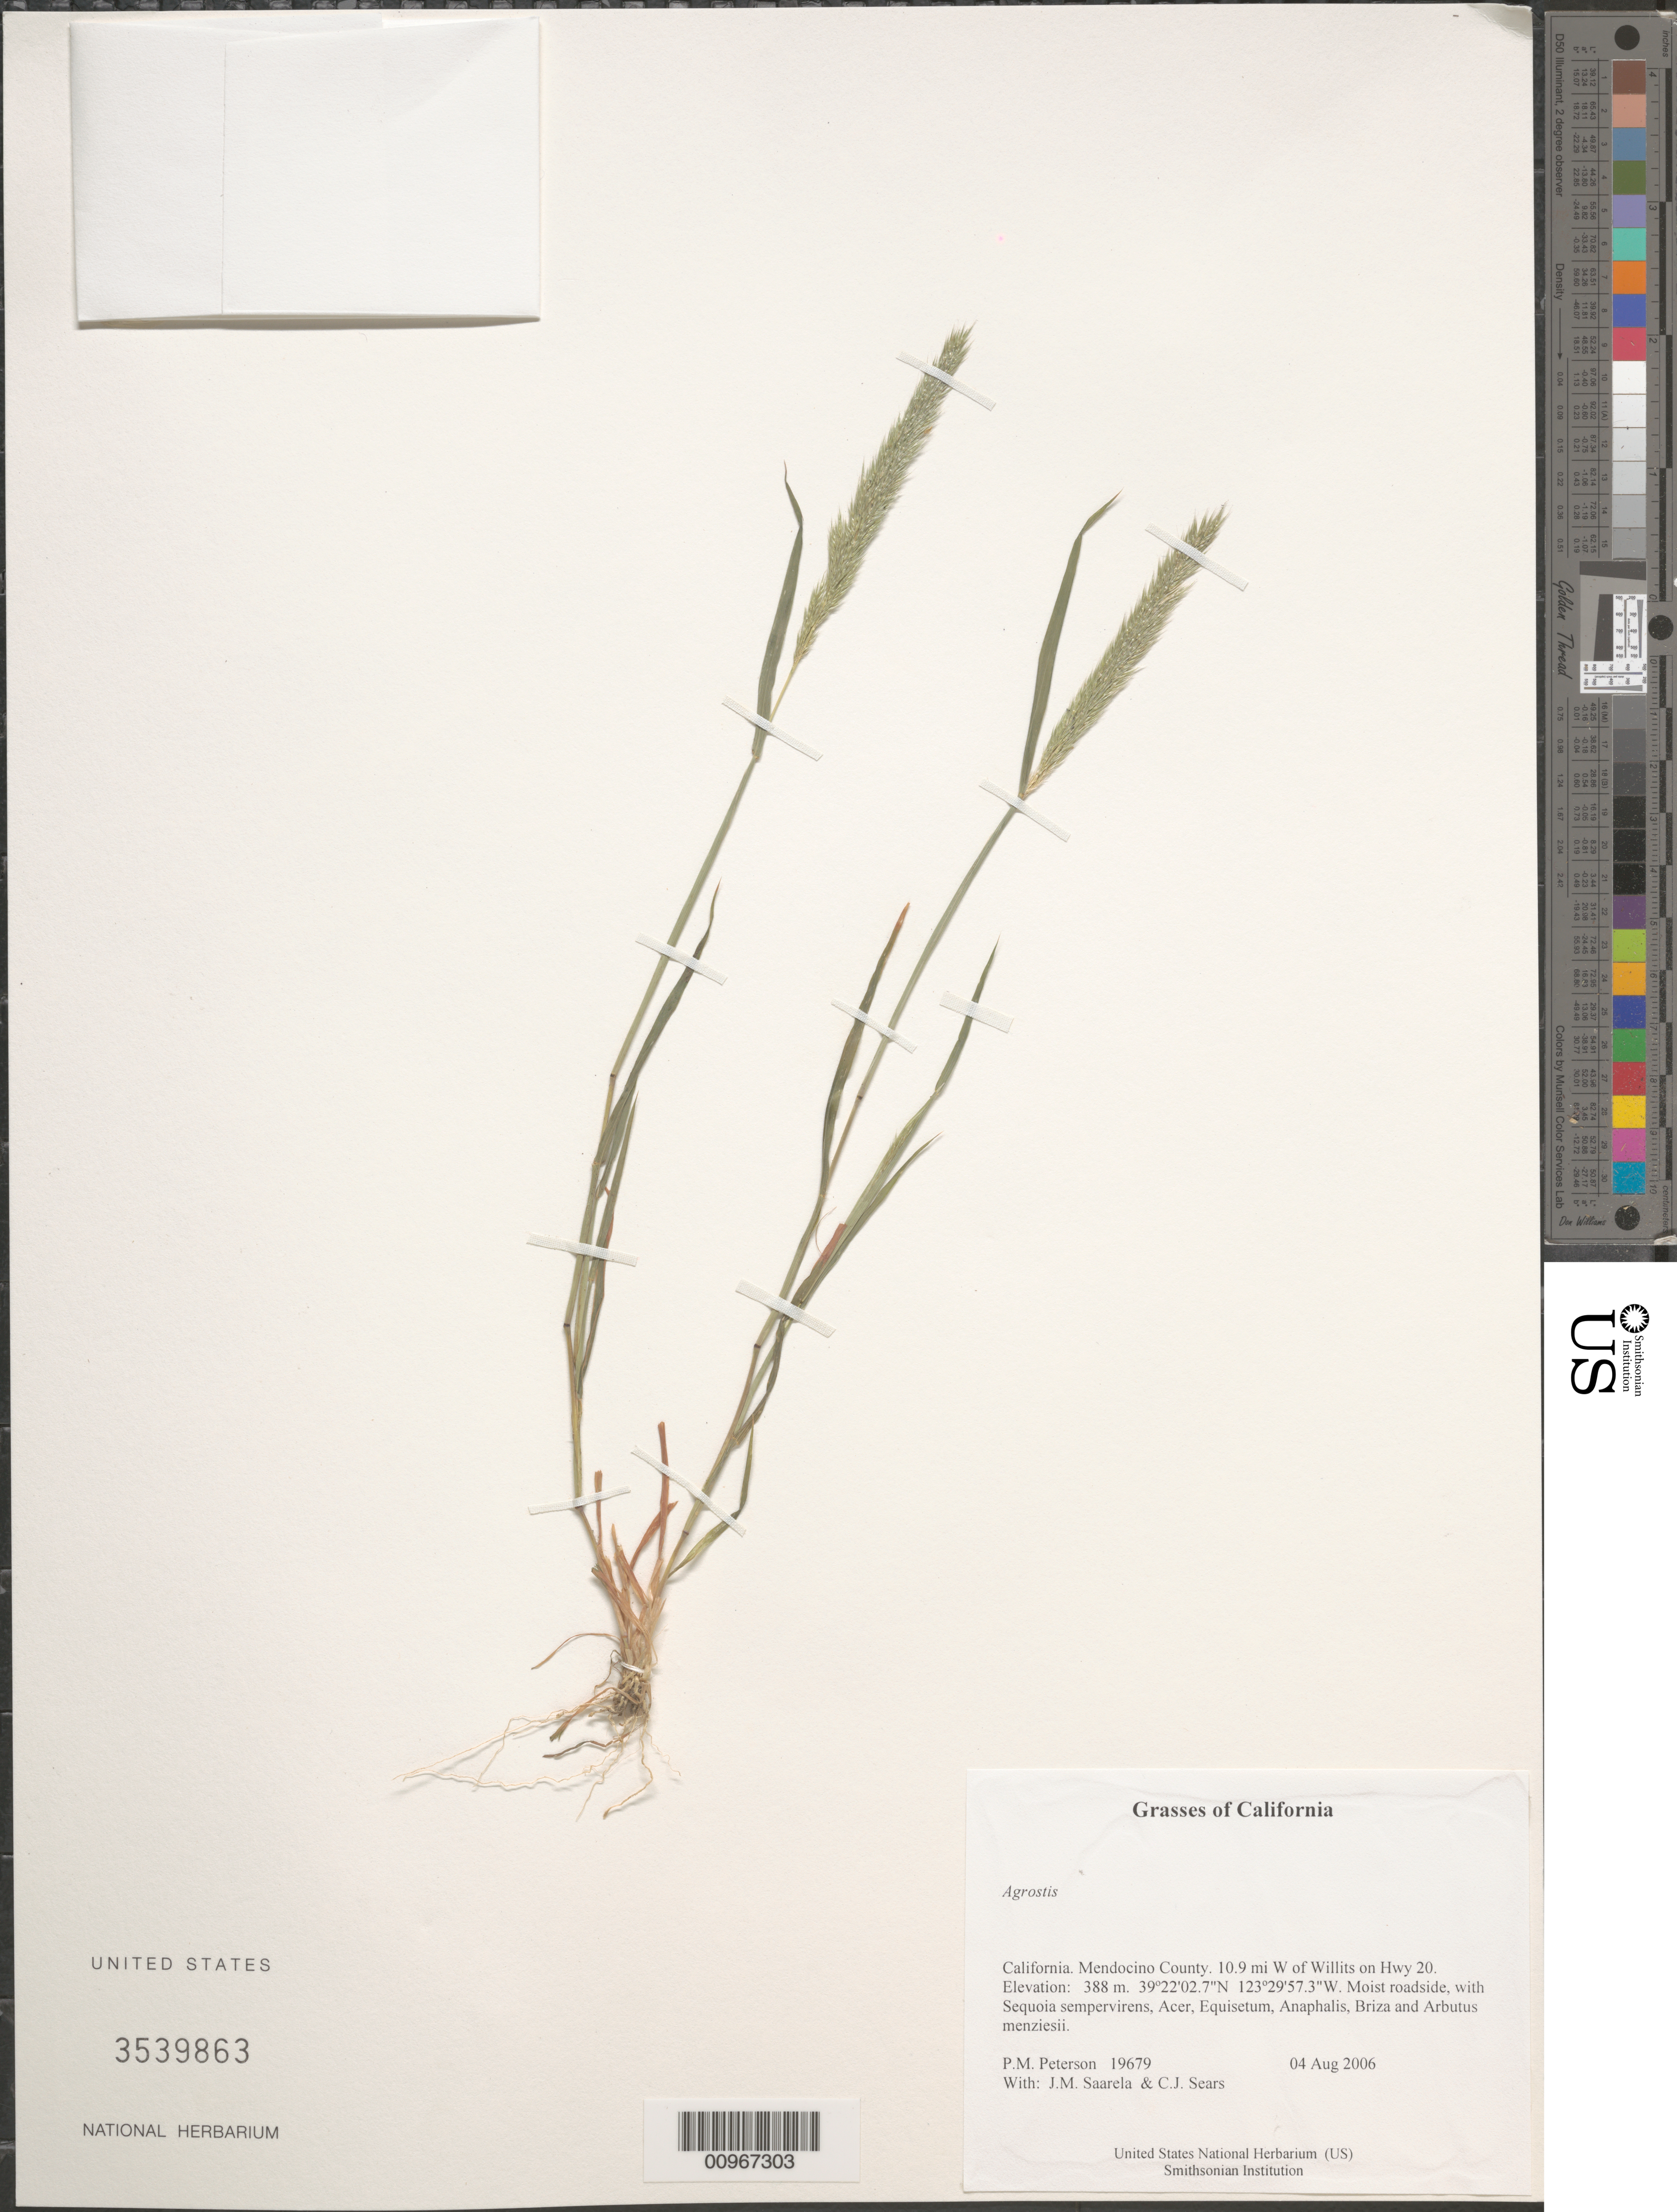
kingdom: Plantae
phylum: Tracheophyta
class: Liliopsida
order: Poales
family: Poaceae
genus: Agrostis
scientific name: Agrostis sp.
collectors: P. M. Peterson, J. Saarela & C. Sears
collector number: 19679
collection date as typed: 04 Aug 2006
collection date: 2006-08-04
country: United States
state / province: California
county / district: Mendocino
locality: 10.9 mi W of Willits on Hwy 20.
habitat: Moist roadside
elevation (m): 388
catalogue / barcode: US 3539863